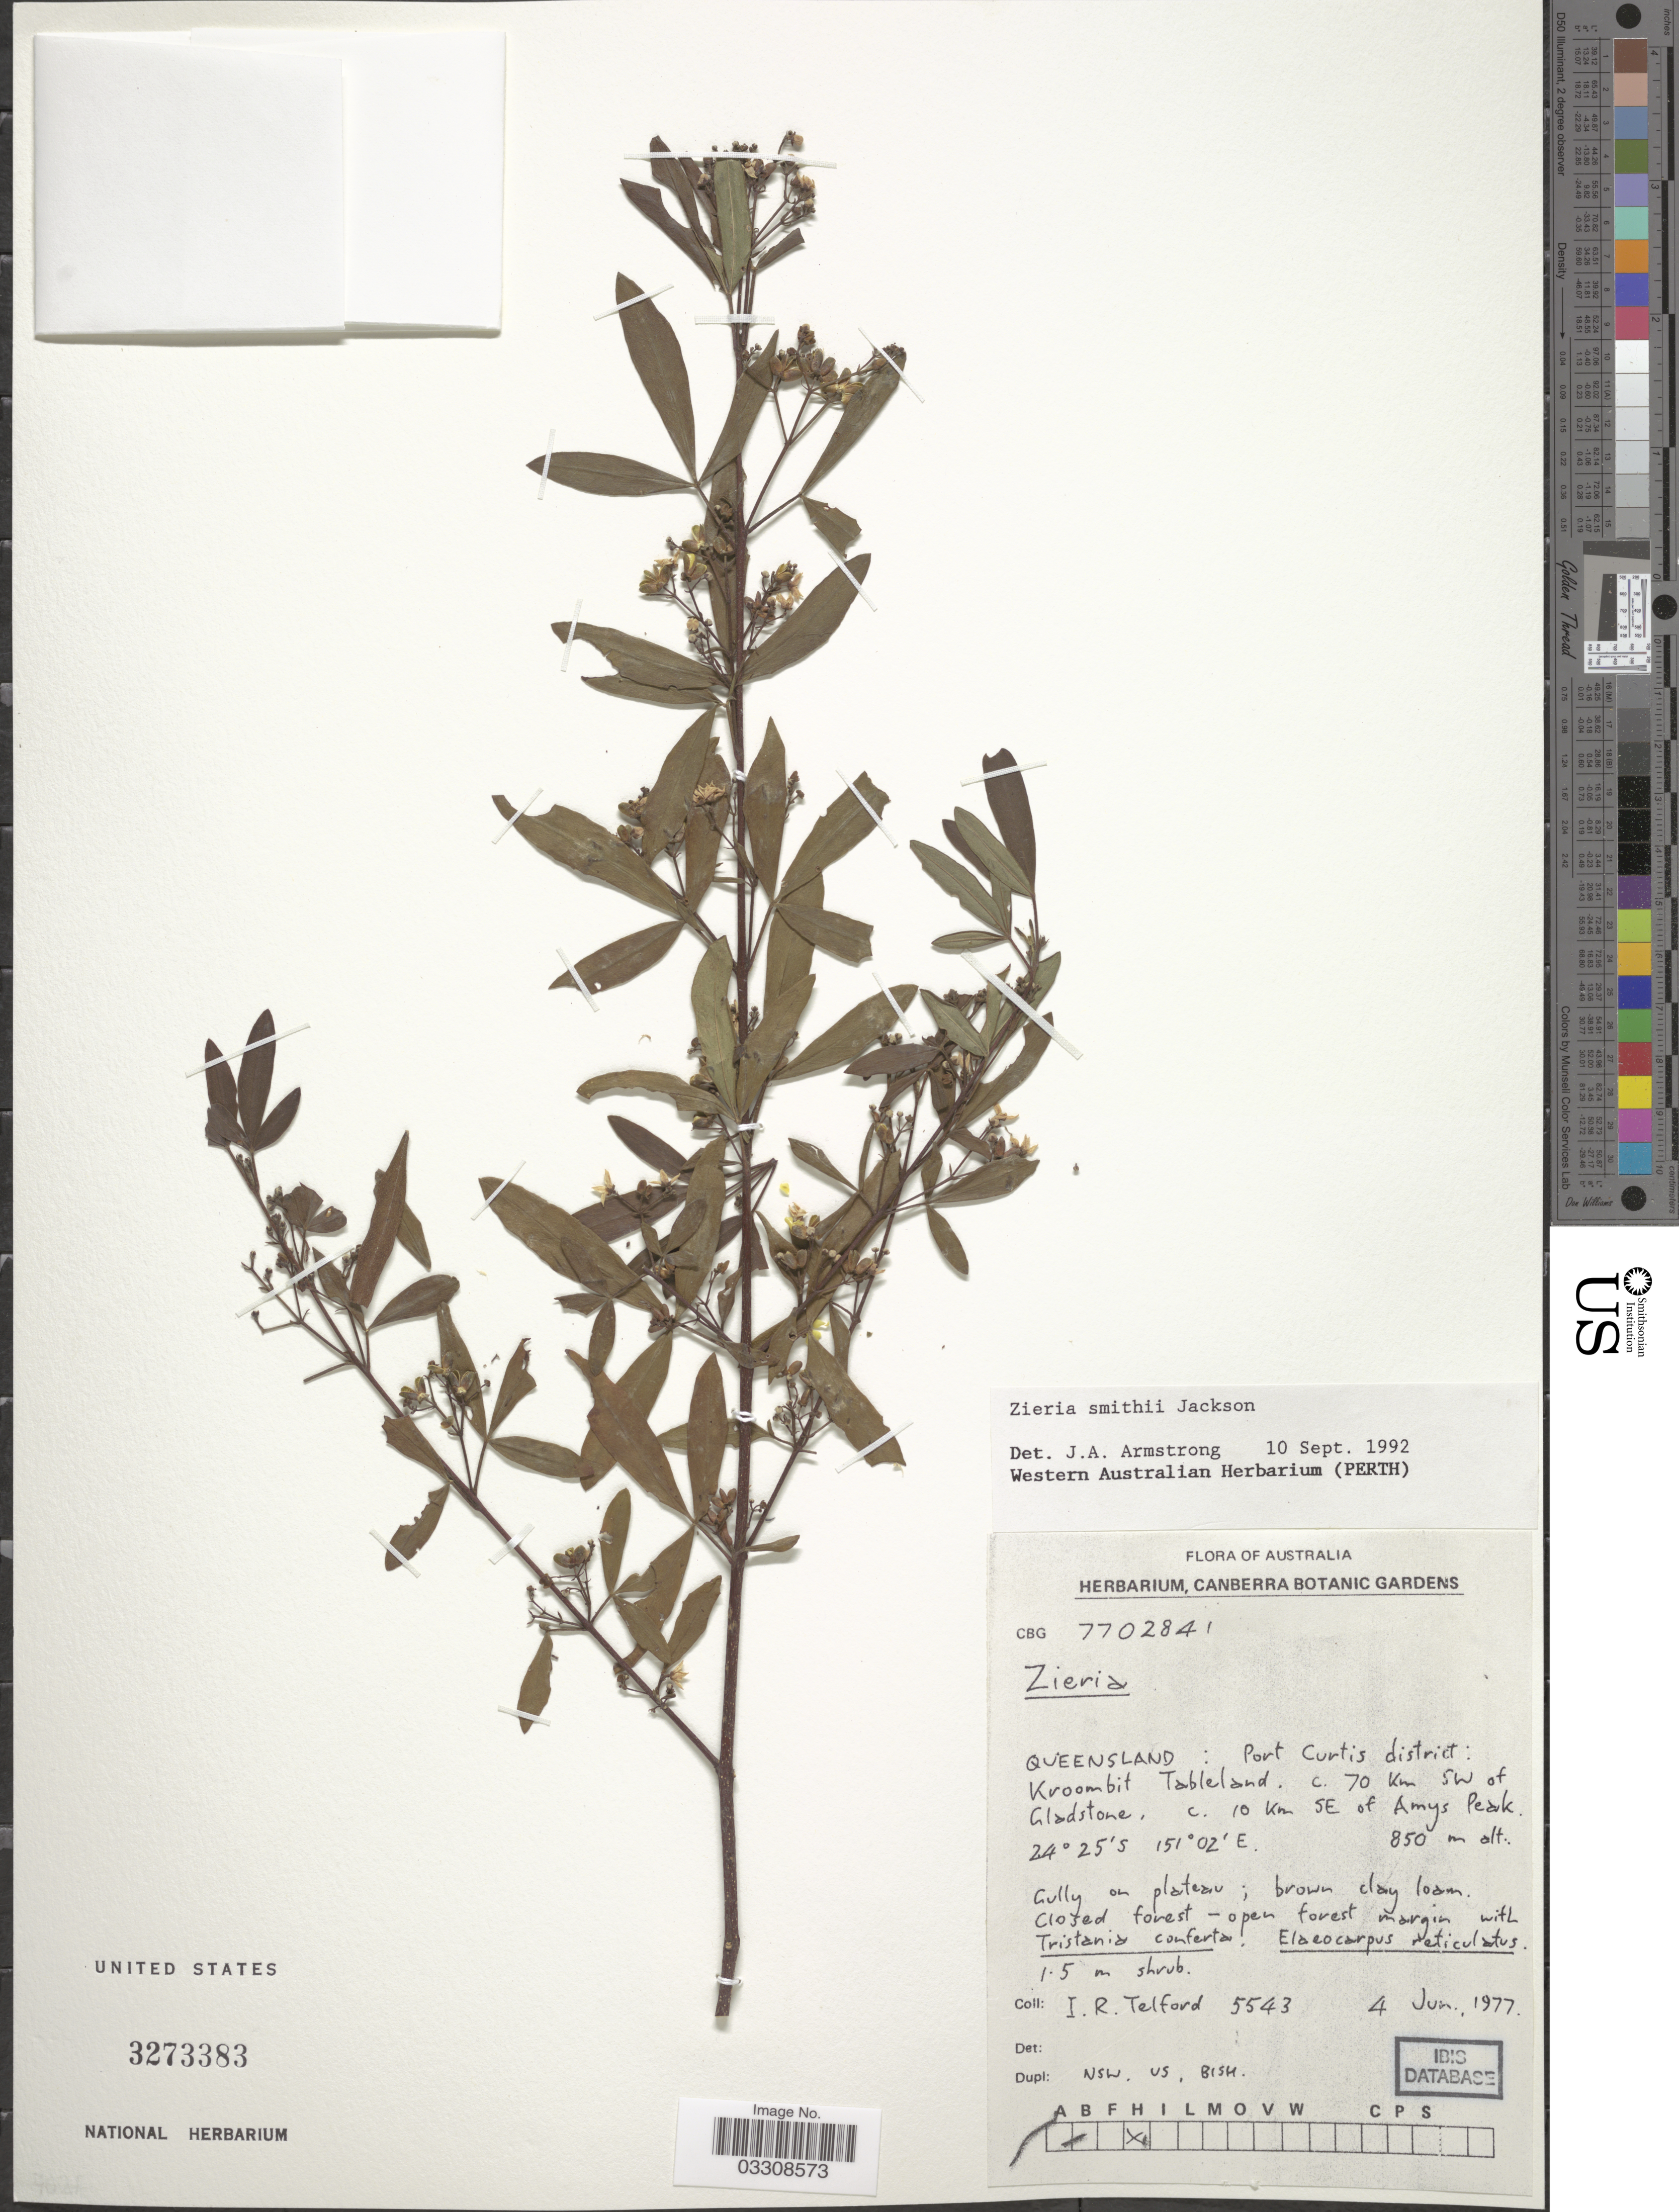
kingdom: Plantae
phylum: Tracheophyta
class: Magnoliopsida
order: Sapindales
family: Rutaceae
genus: Zieria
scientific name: Zieria smithii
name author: Jacks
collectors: I. R. Telford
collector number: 5543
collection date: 1977-06-04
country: Australia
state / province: Queensland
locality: Port Curtis district: Kroombit Tableland. c. 70 Km SW of Gladstone, c. 10 Km SE of Amys Peak.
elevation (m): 850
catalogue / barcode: US 3273383